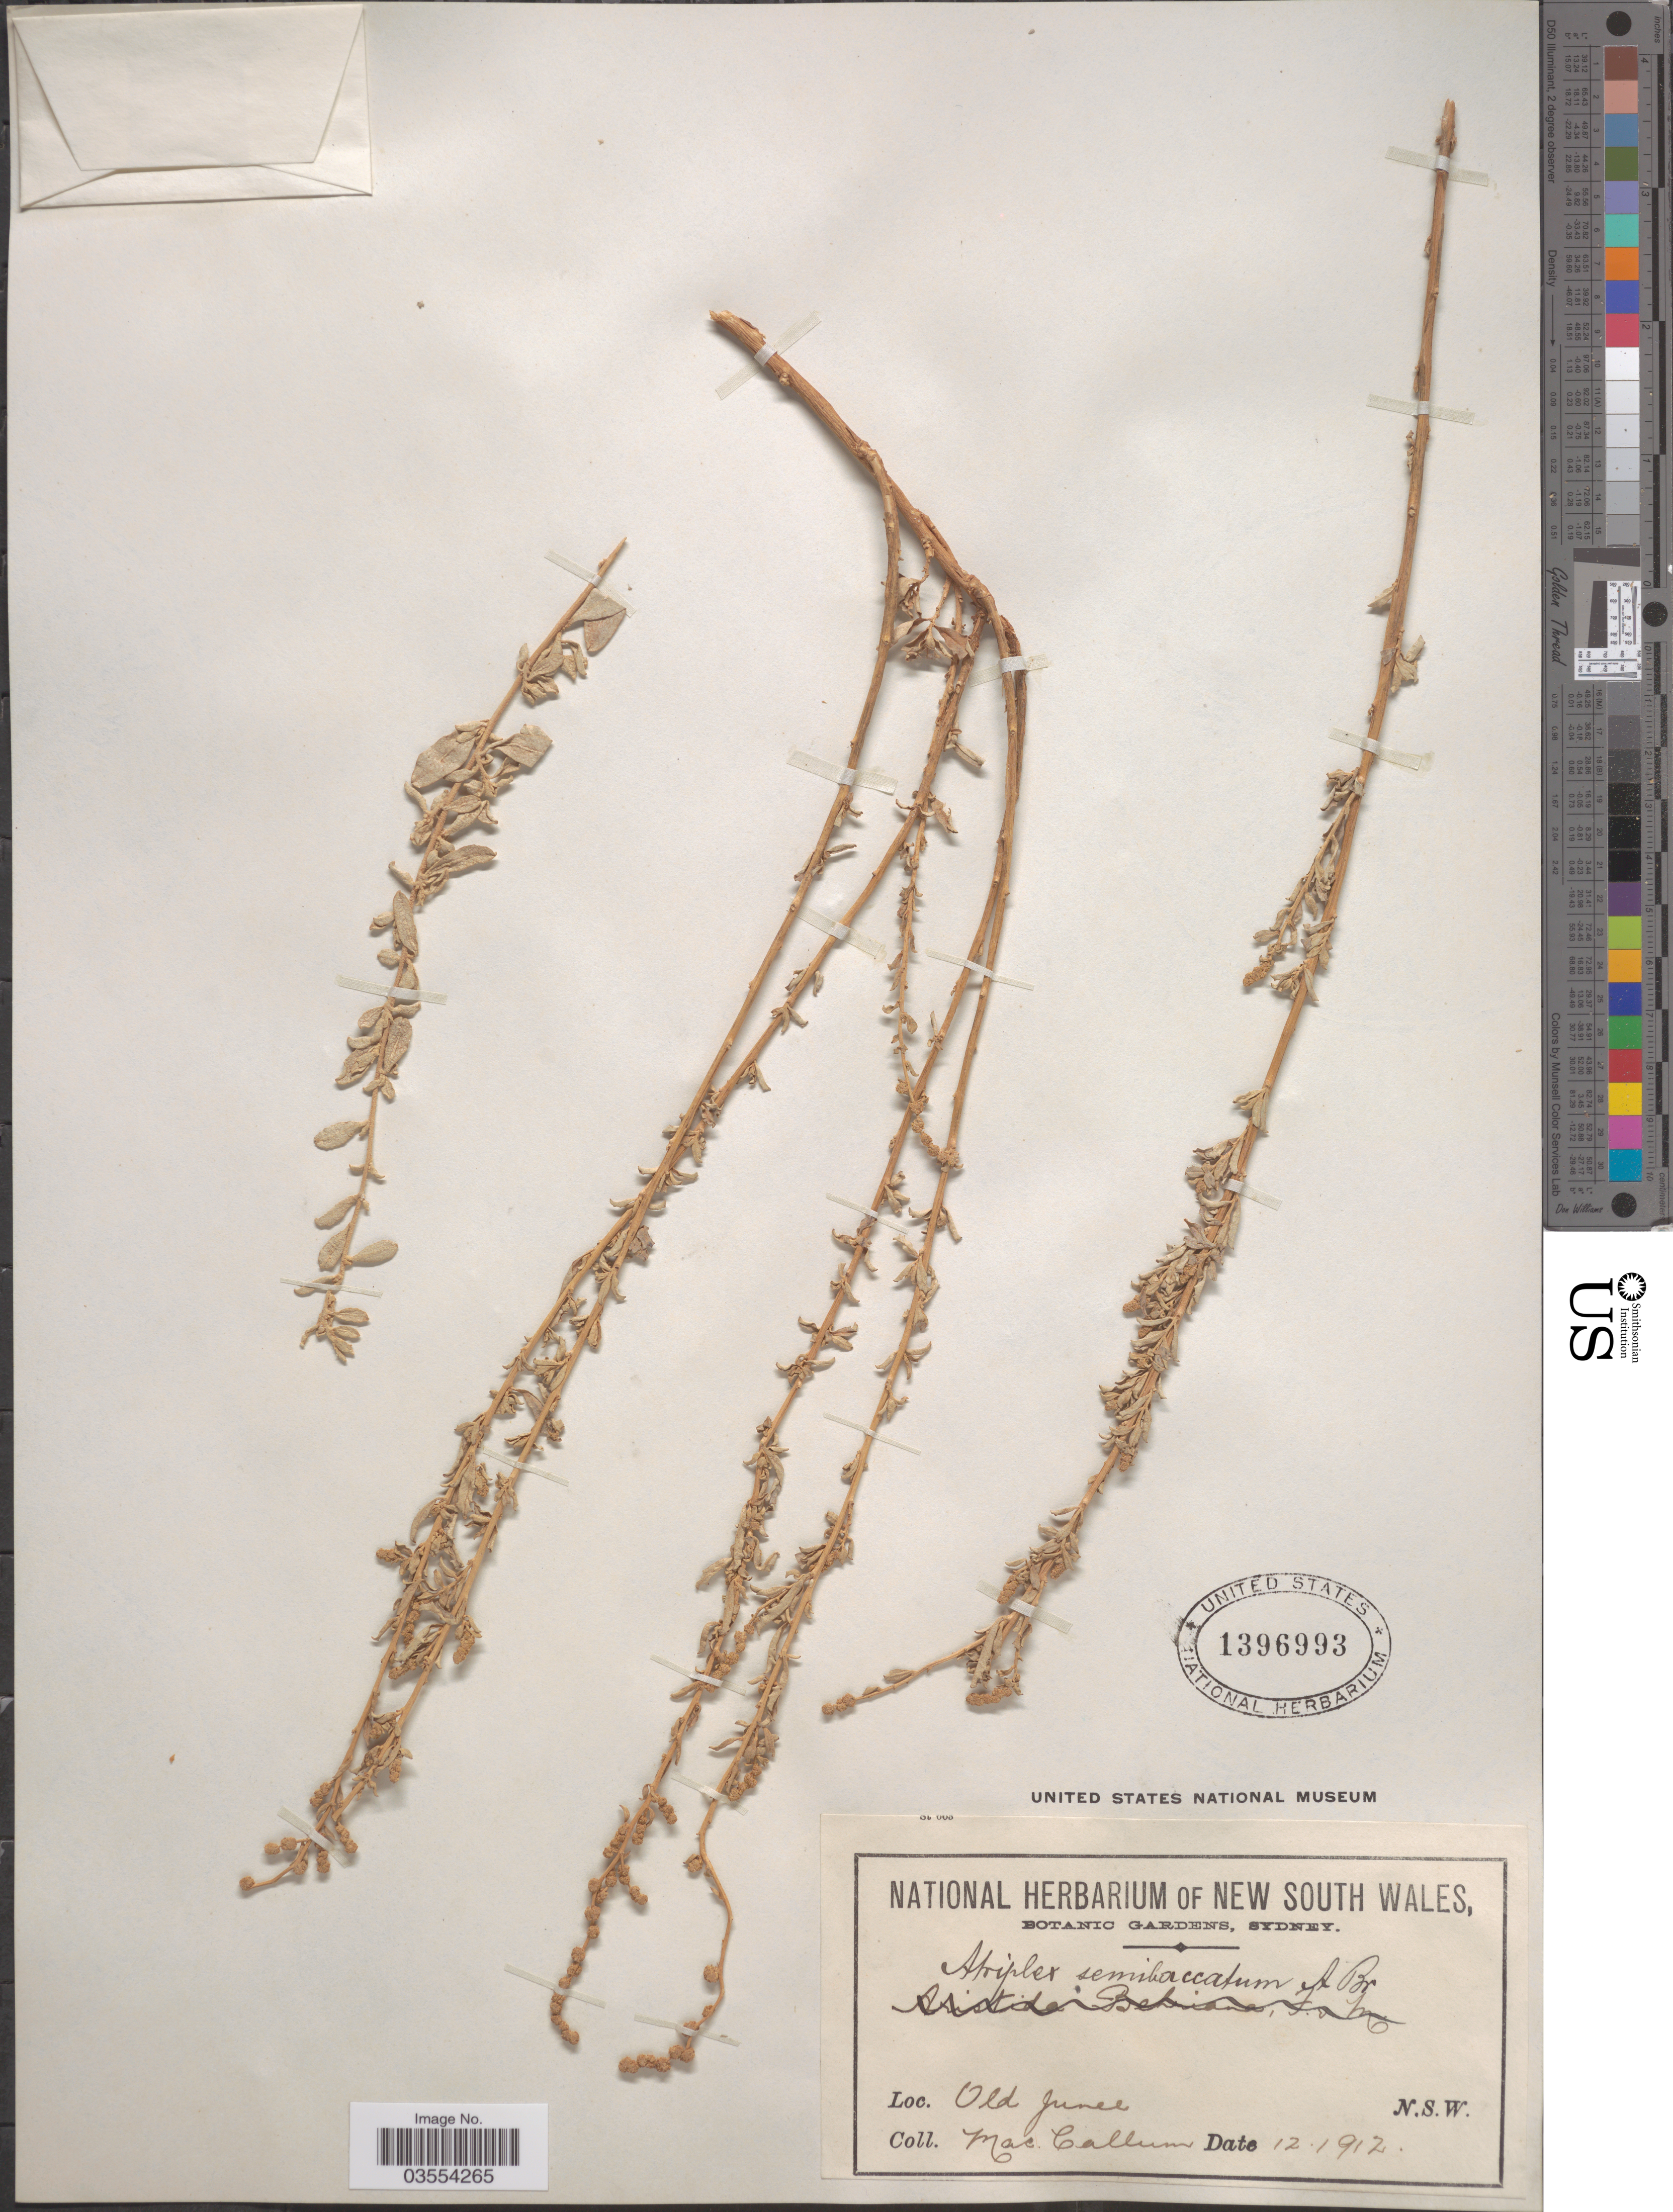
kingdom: Plantae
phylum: Tracheophyta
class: Magnoliopsida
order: Caryophyllales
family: Amaranthaceae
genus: Atriplex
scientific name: Atriplex semibaccata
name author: R. Br.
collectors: Mac Callum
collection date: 1912-12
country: Australia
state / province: New South Wales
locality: Old Junee.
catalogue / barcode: US 1396993